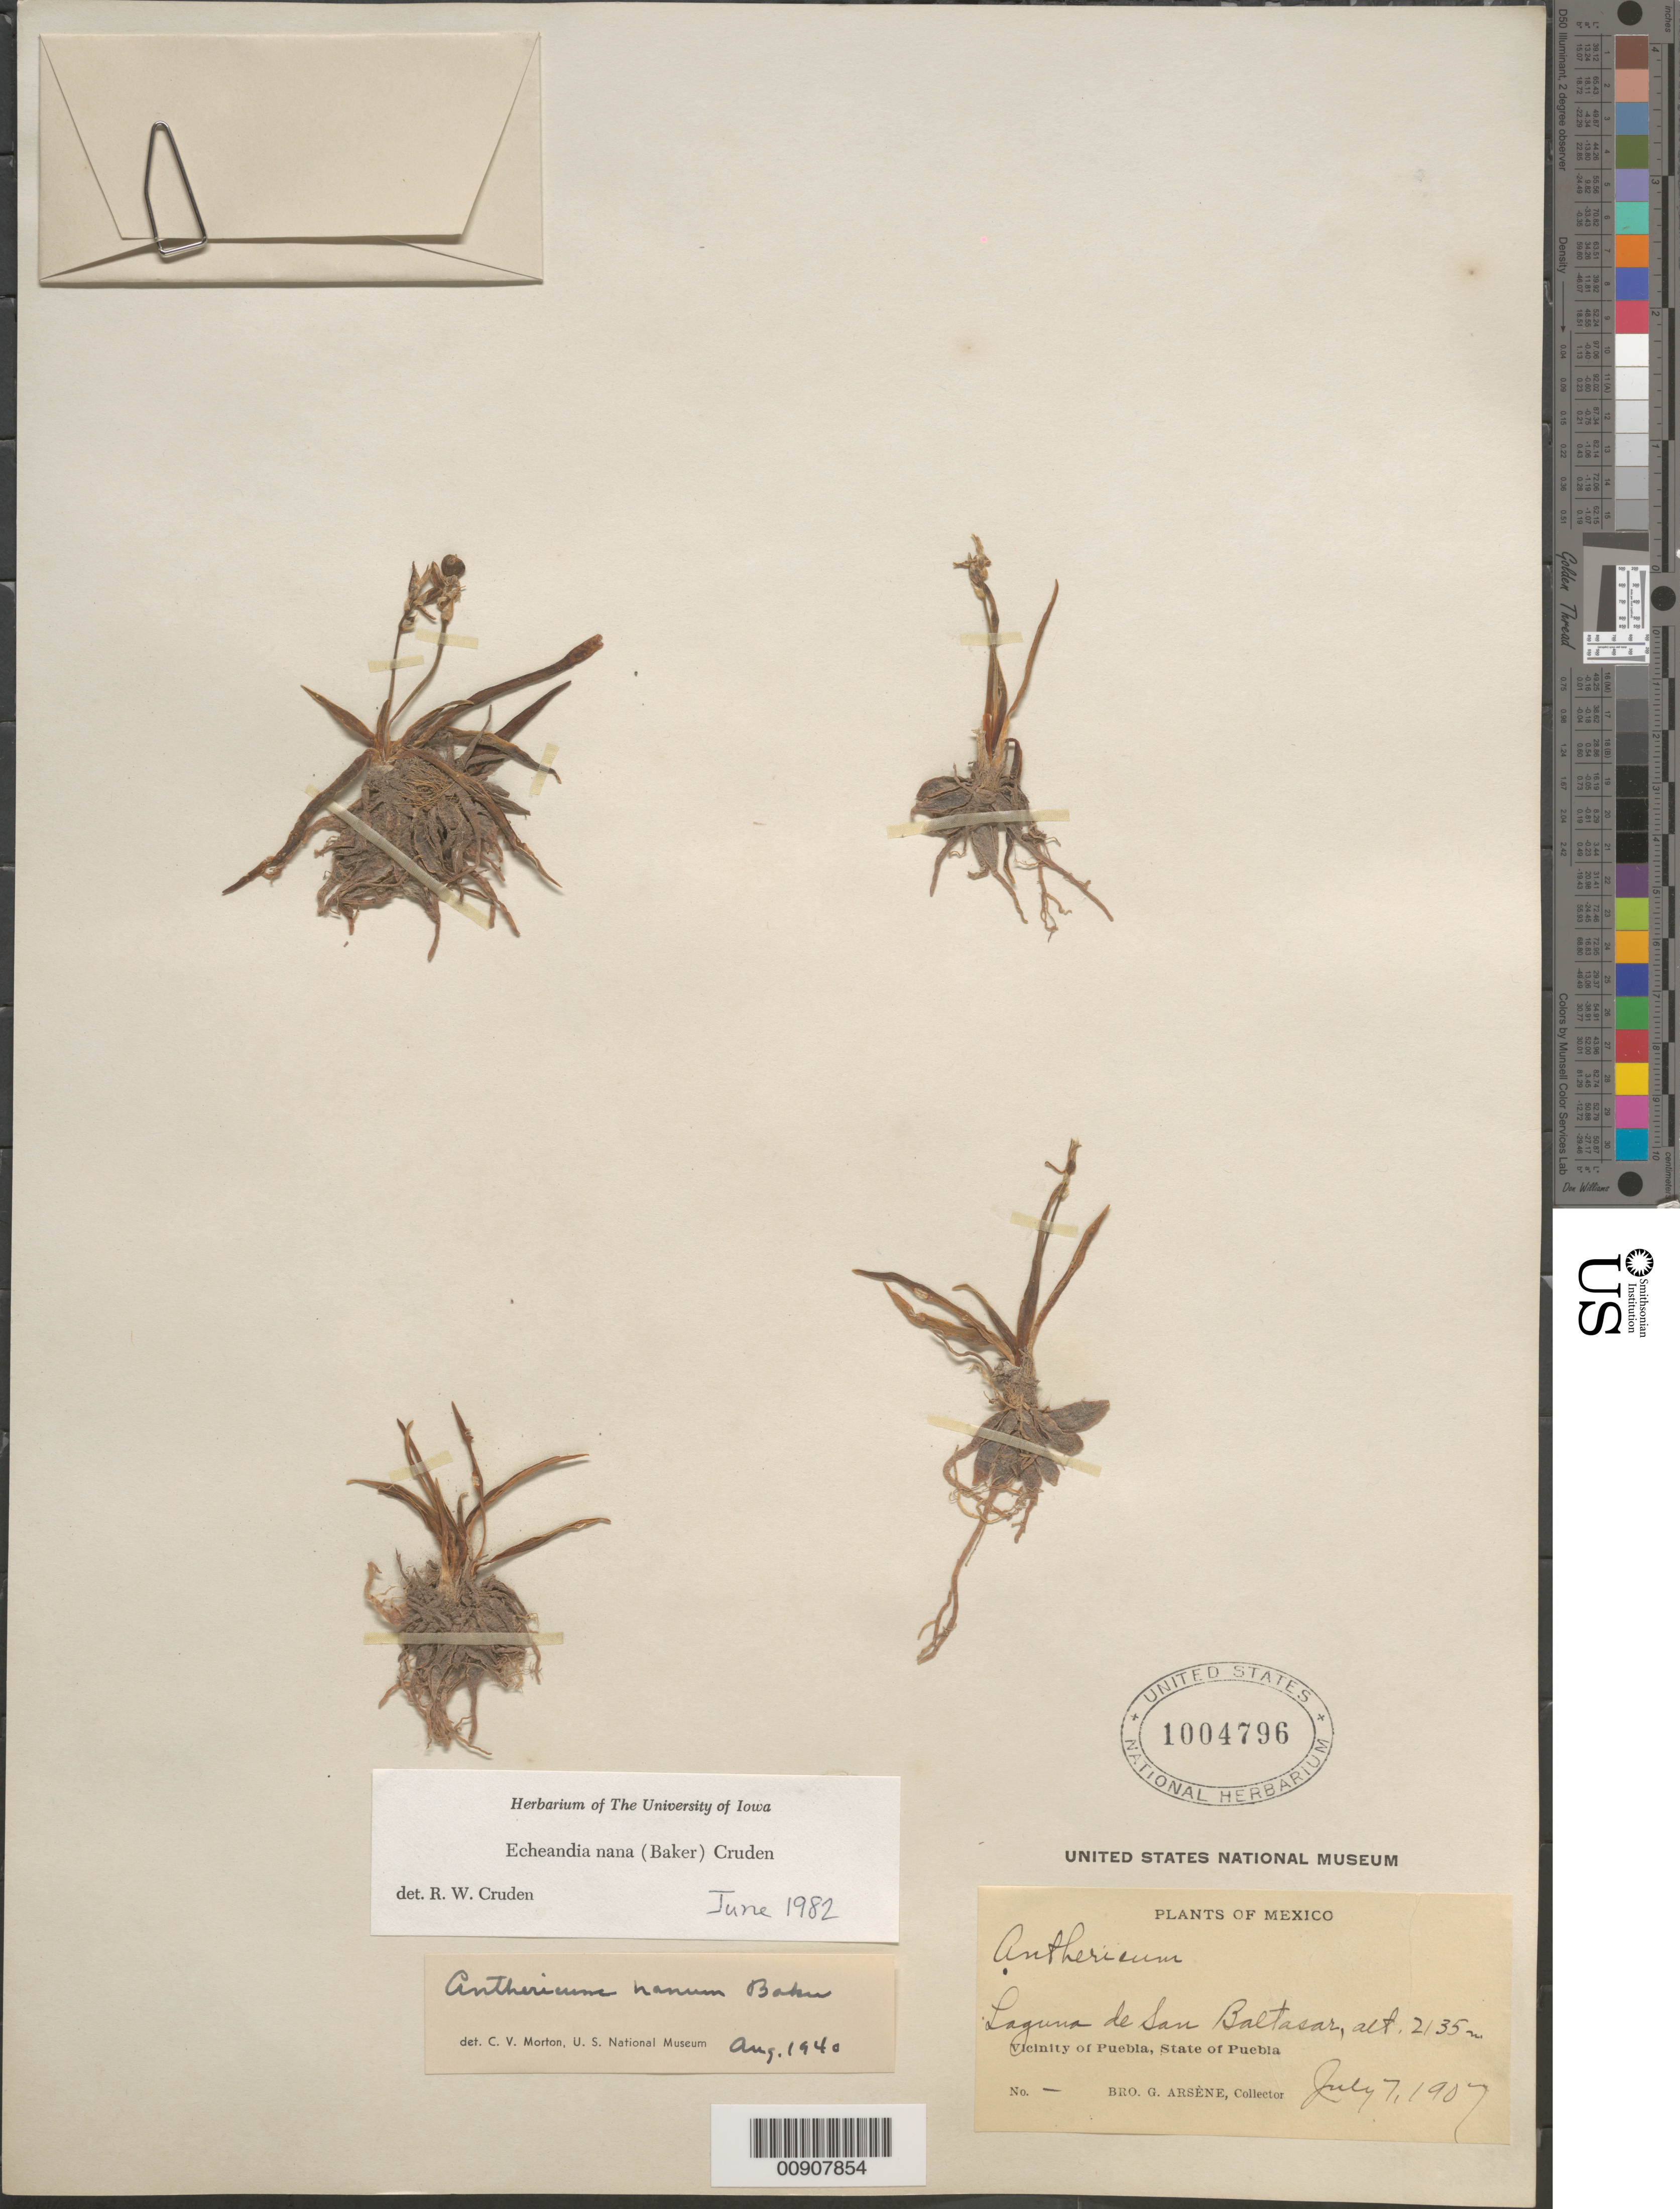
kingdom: Plantae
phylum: Tracheophyta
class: Liliopsida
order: Asparagales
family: Asparagaceae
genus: Echeandia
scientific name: Echeandia nana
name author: (Baker) Cruden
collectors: Bro. G. Arsène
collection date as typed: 07 Jul 1907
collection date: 1907-07-07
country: Mexico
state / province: Puebla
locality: Laguna de San Baltasar. Vicinity of Puebla, State of Puebla.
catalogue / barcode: US 1004796